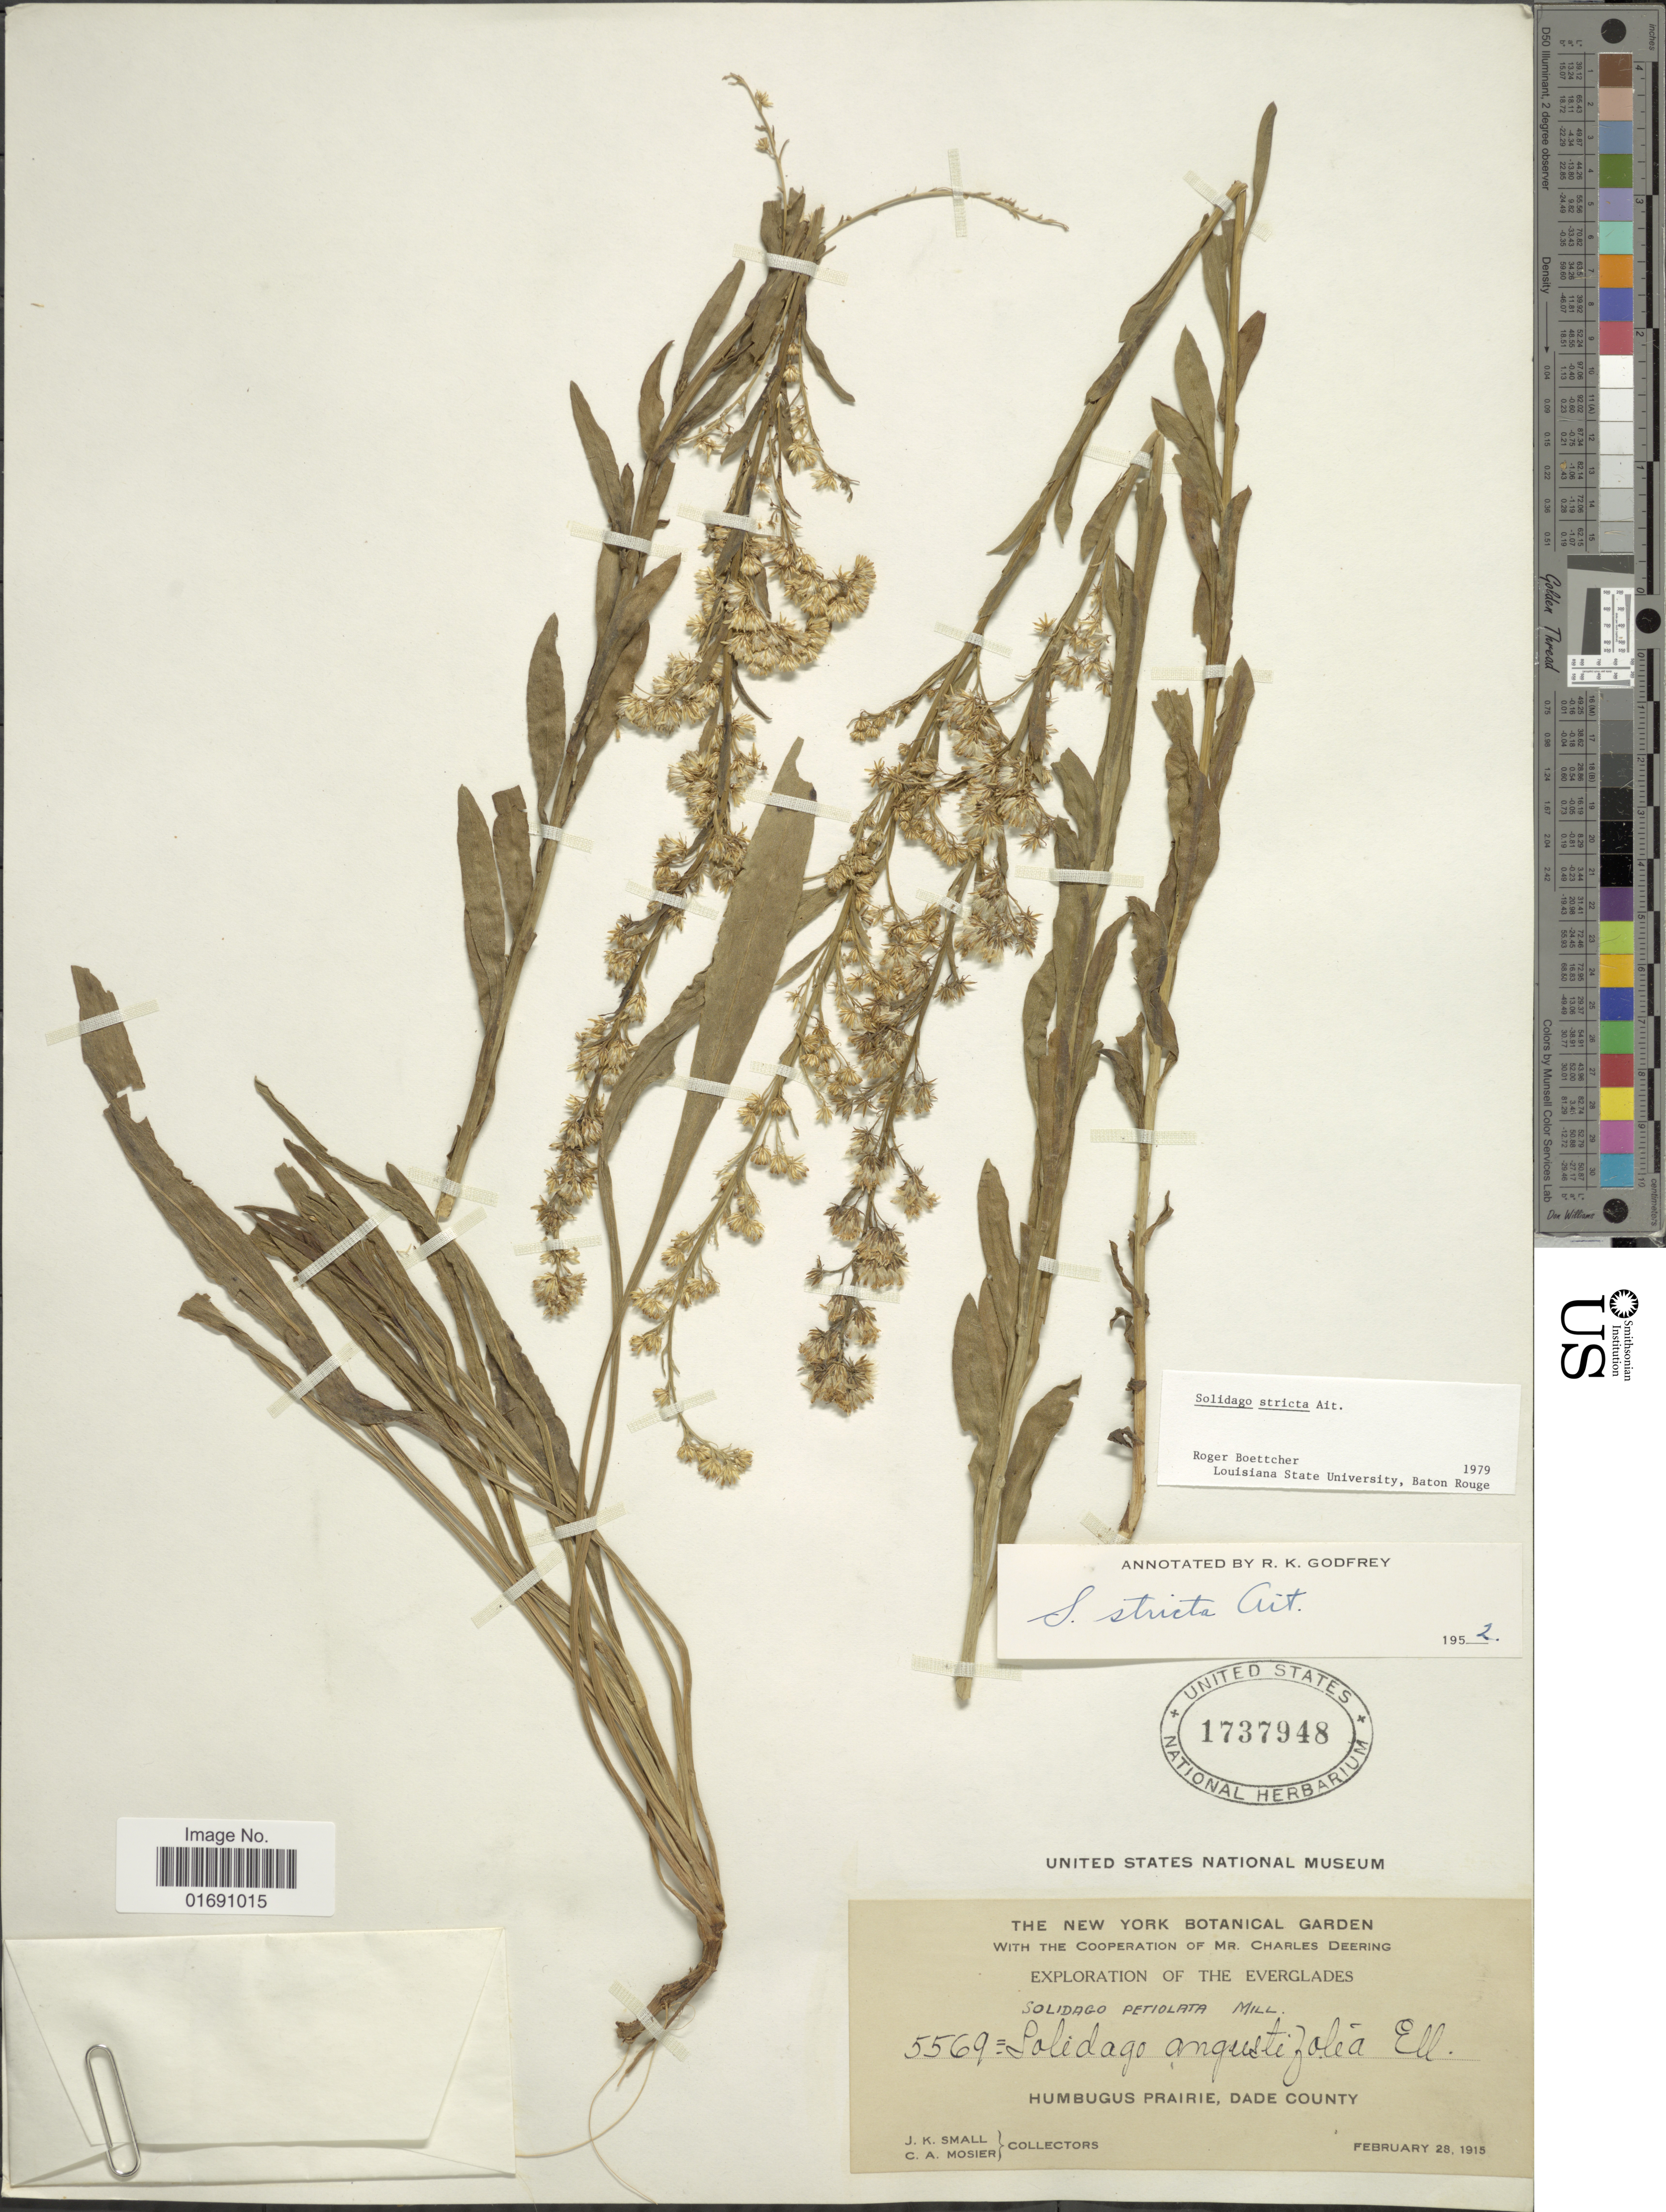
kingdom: Plantae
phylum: Tracheophyta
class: Magnoliopsida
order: Asterales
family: Asteraceae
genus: Solidago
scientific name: Solidago stricta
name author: Aiton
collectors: J. K. Small & C. A. Mosier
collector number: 5569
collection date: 1915-02-28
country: United States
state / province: Florida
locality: Humbugus Prairie, Dade County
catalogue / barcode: US 1737948